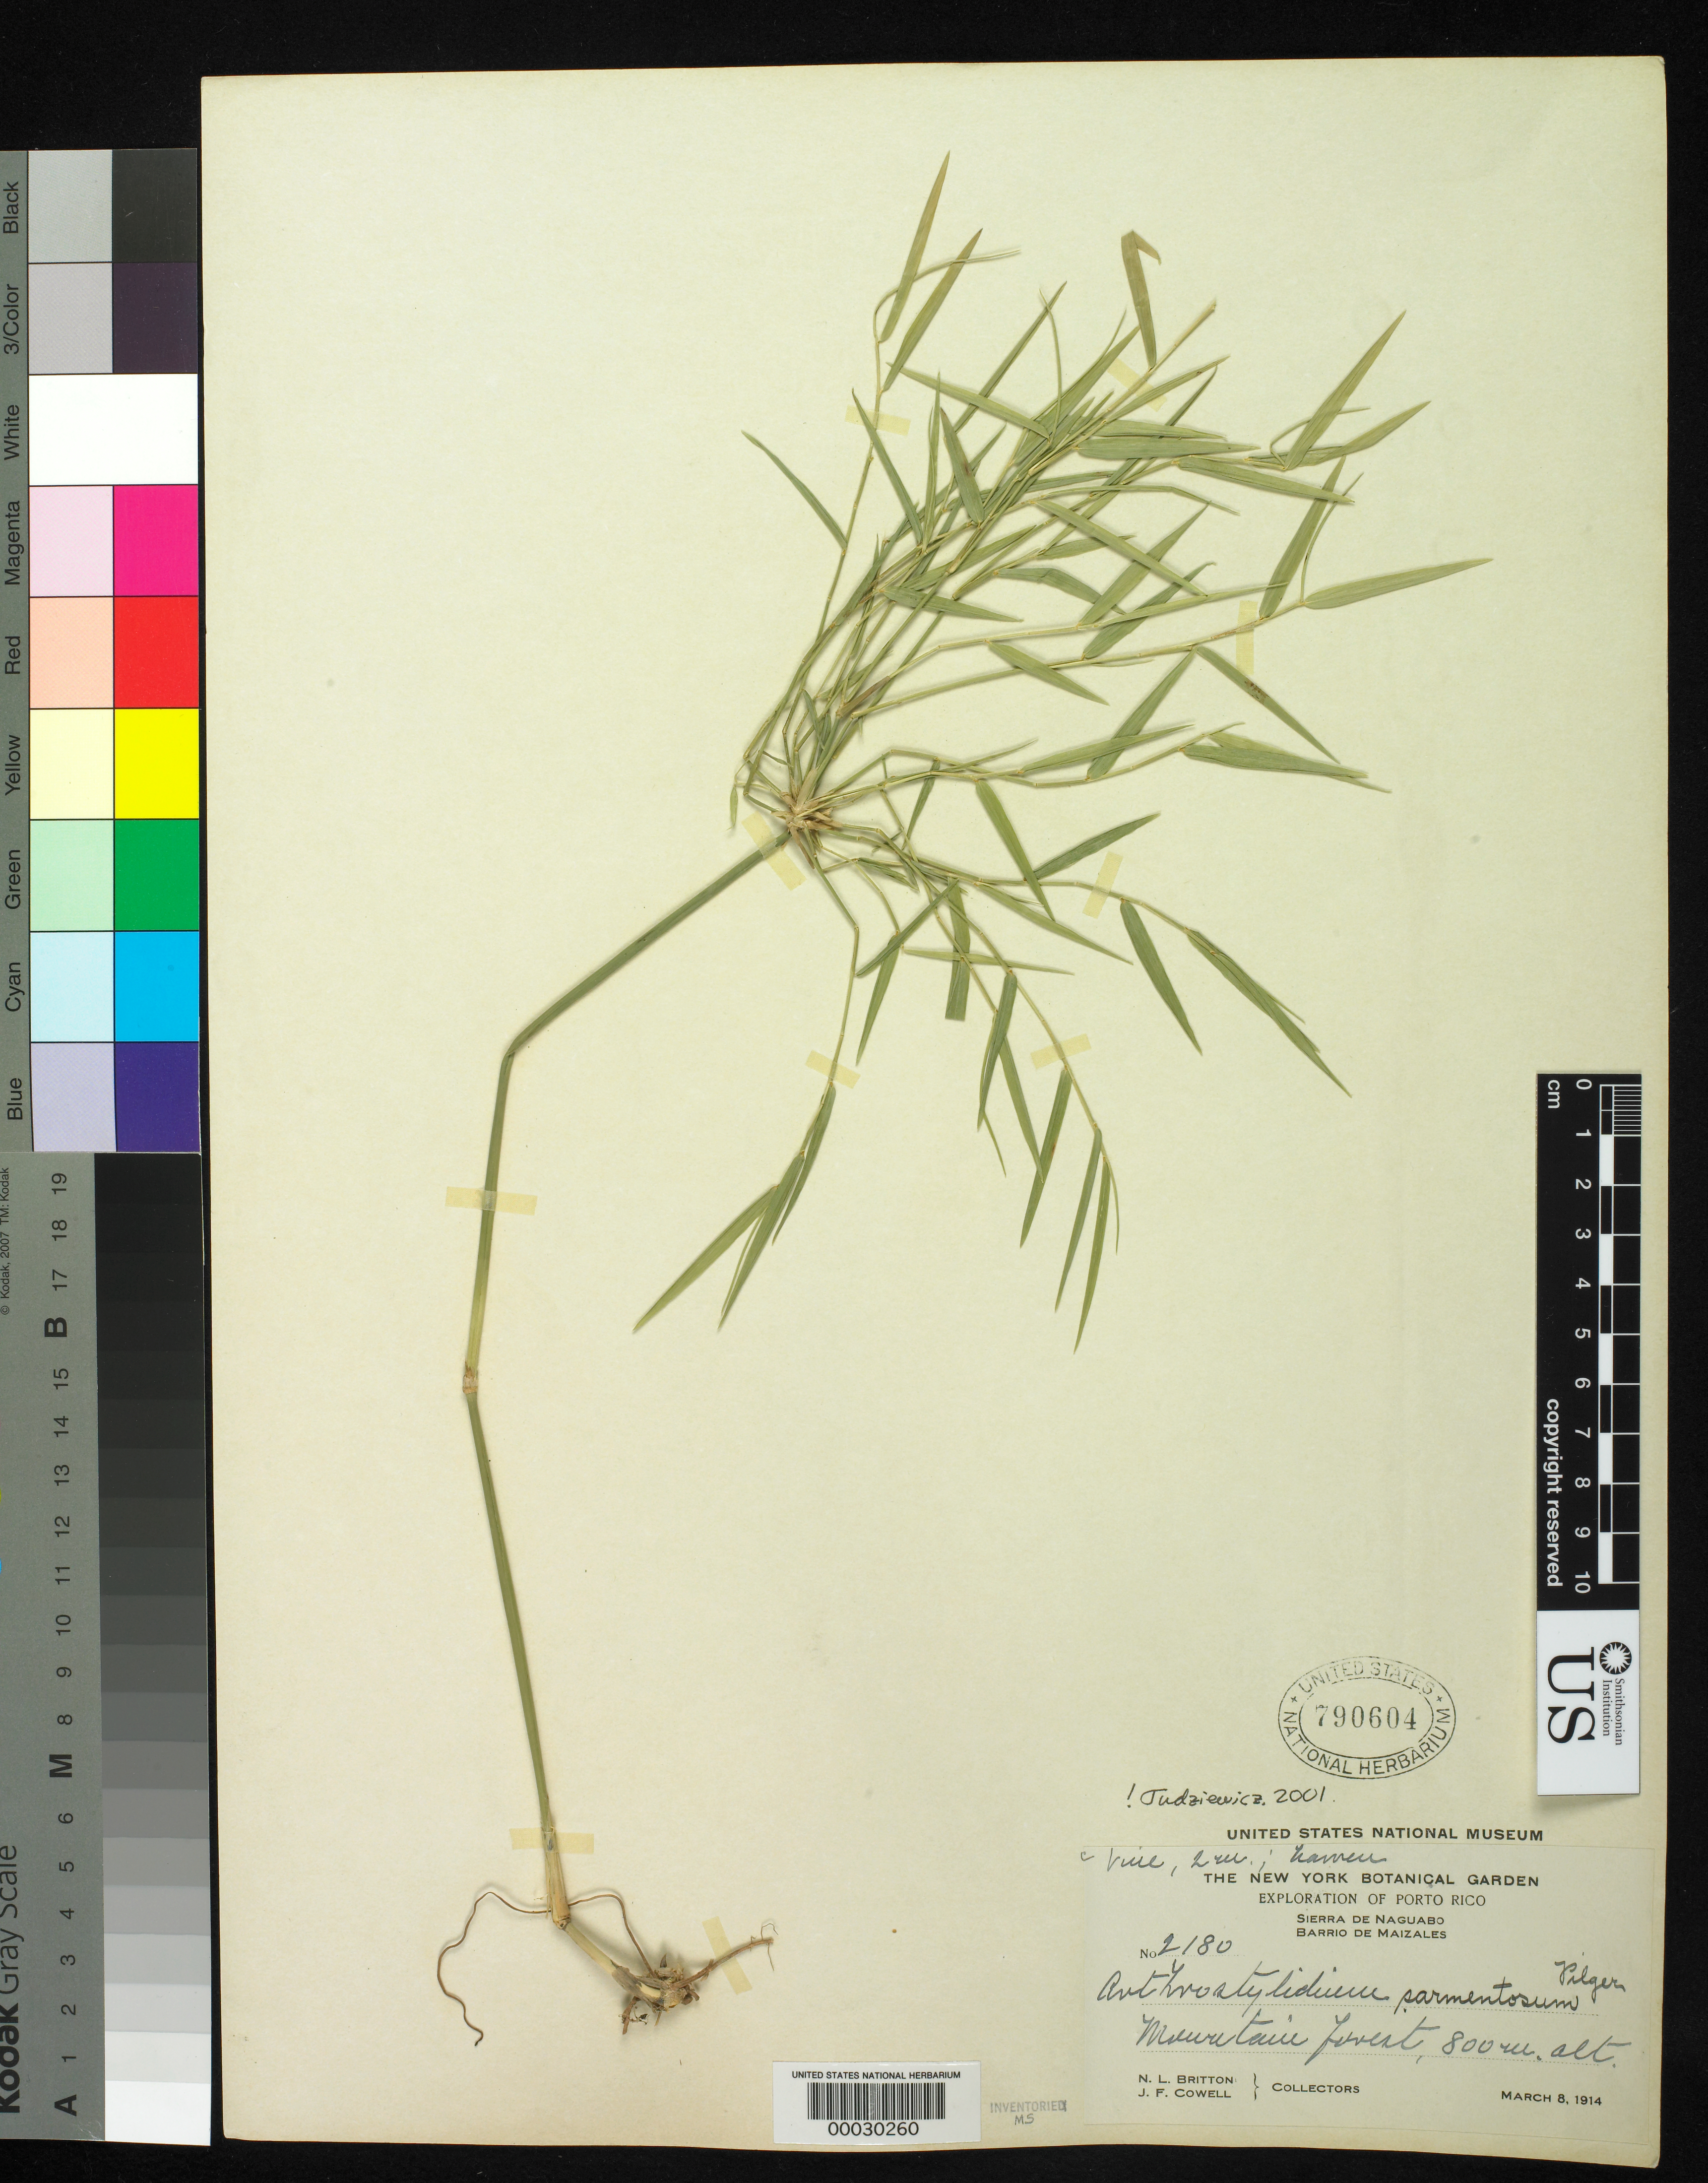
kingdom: Plantae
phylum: Tracheophyta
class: Liliopsida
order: Poales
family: Poaceae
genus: Arthrostylidium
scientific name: Arthrostylidium sarmentosum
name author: Pilg. in Urb.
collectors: N. Britton & J. F. Cowell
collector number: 2180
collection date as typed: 08 Mar 1914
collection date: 1914-03-08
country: Puerto Rico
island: Greater Antilles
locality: Sierra de naguabo, barrio de maizales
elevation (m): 800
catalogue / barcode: US 790604